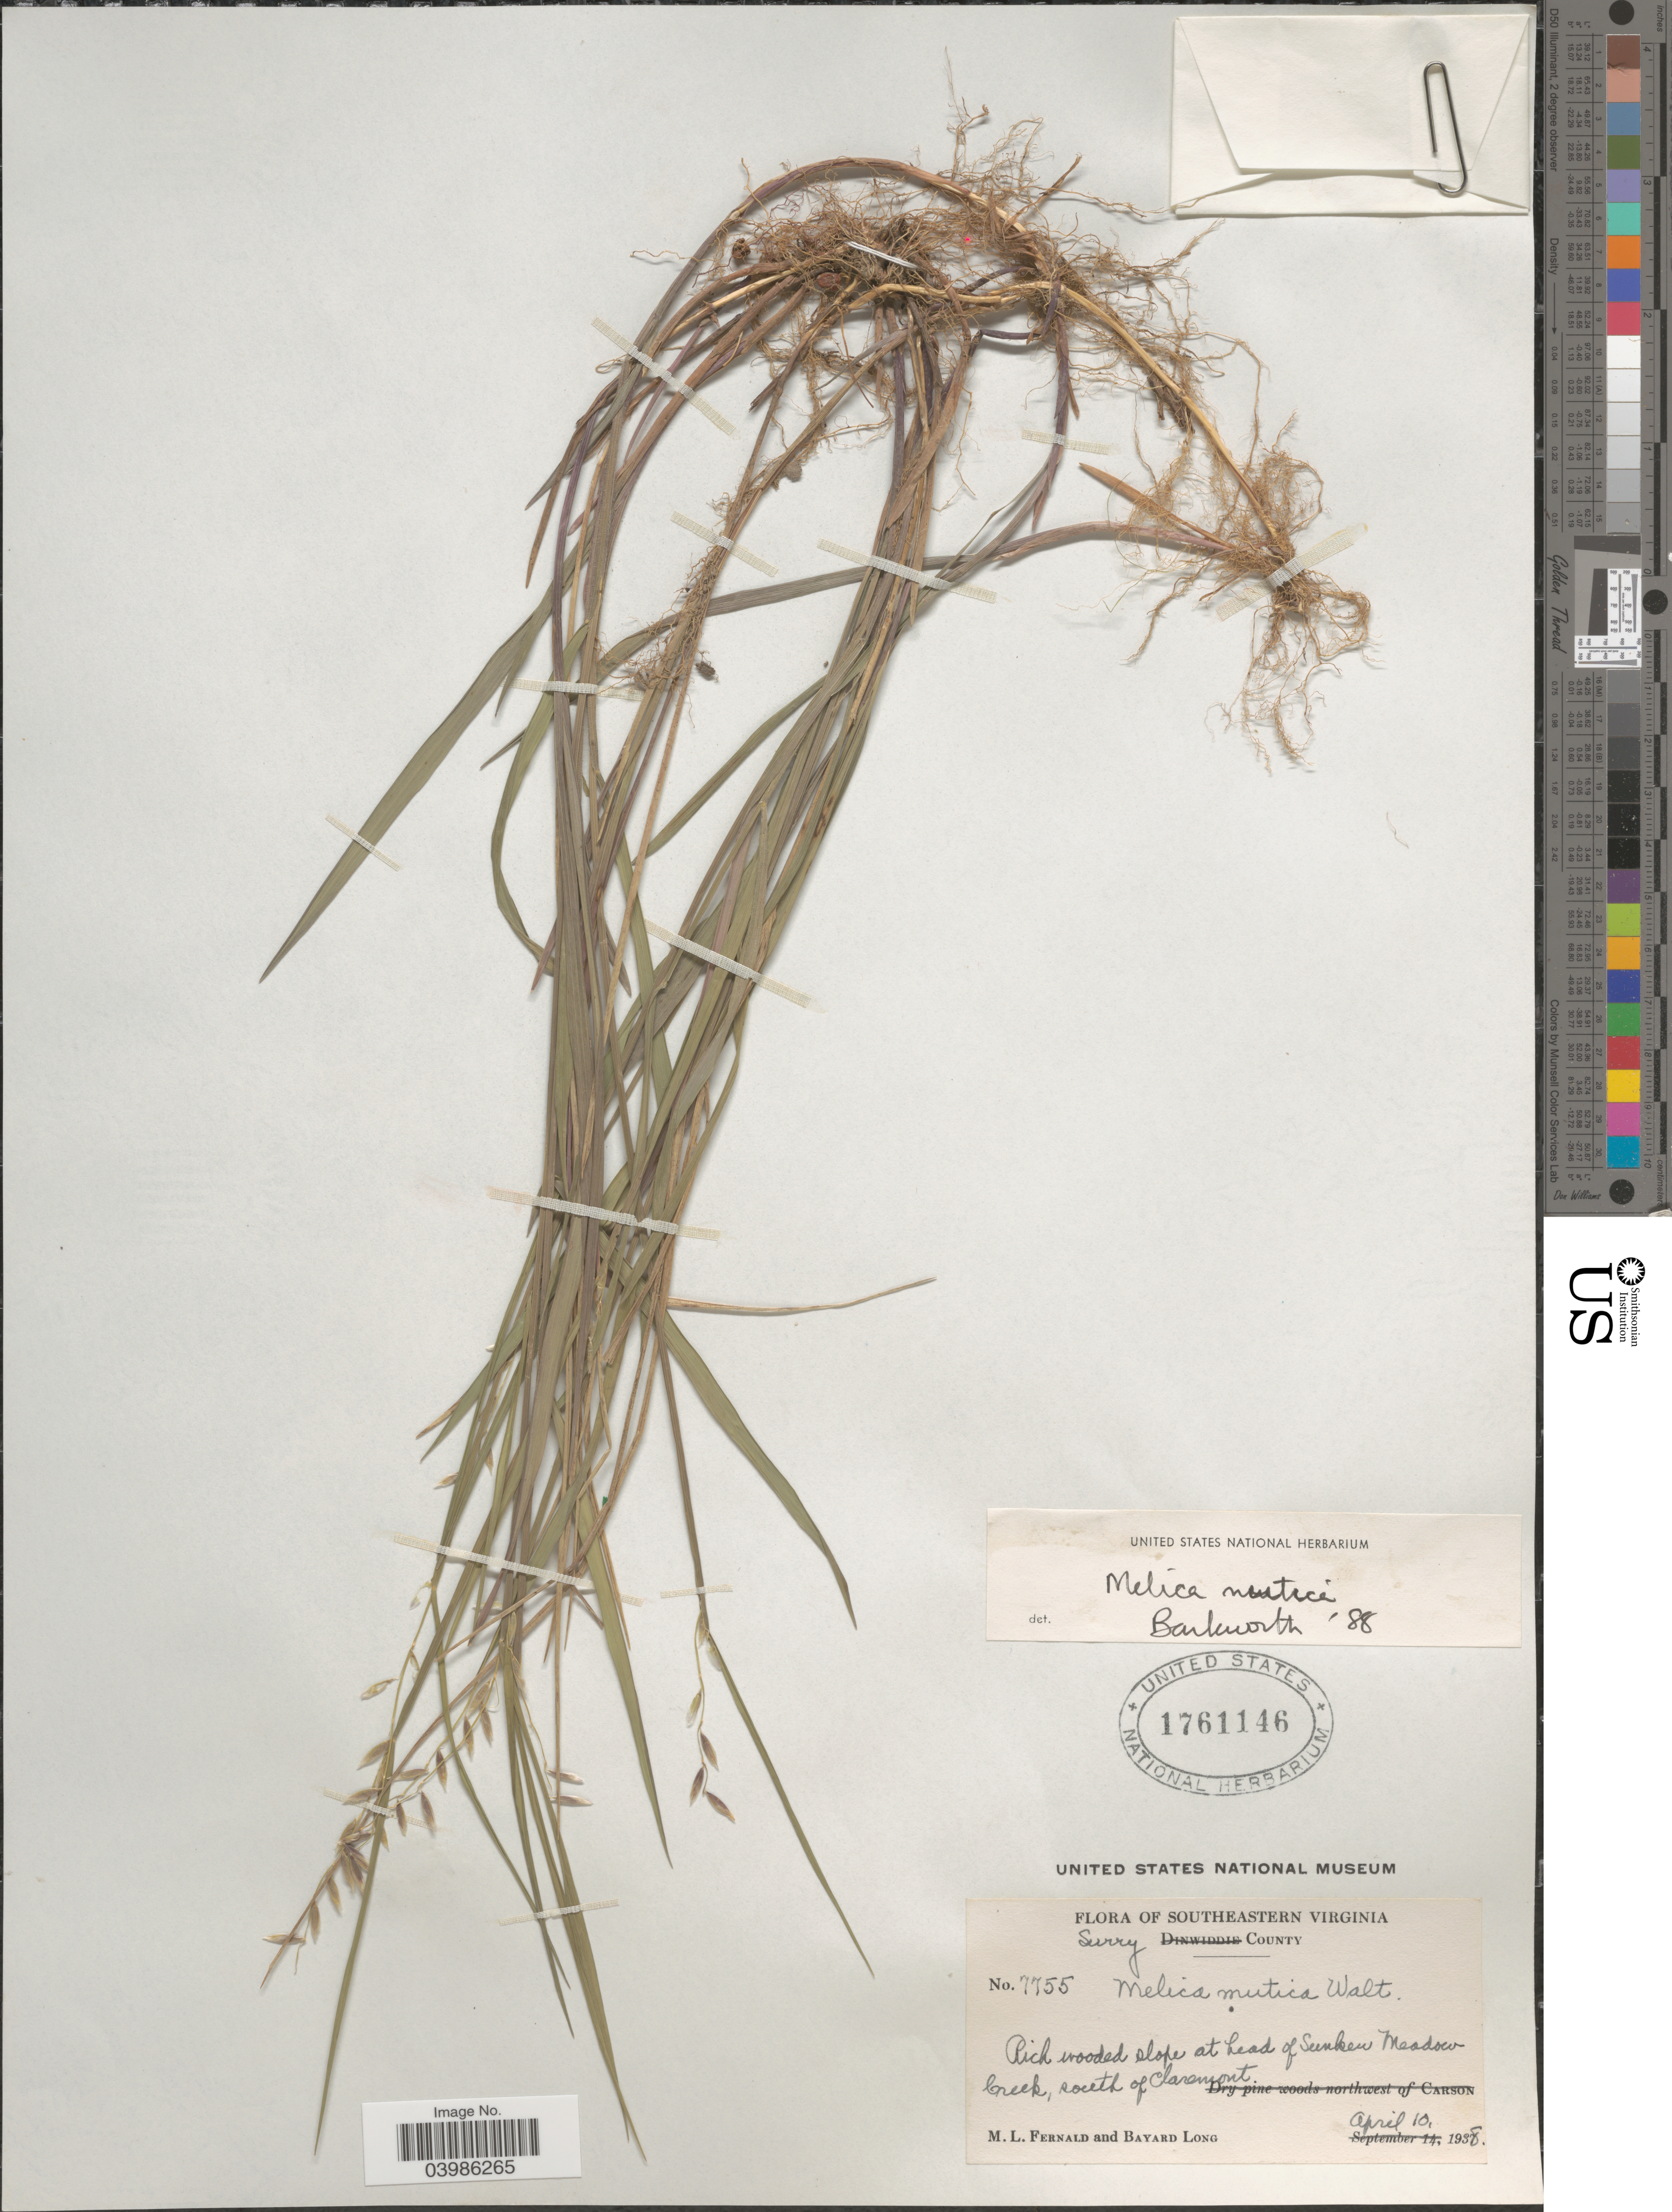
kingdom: Plantae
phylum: Tracheophyta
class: Liliopsida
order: Poales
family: Poaceae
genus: Melica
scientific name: Melica mutica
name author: Walter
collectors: M. L. Fernald & B. Long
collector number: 7755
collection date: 1938-04-10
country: United States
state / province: Virginia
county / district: Surry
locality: Southeastern Virginia. Surry County. Rich wooded slope at head of Sunken Meadow Creek, south of Claremont.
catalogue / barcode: US 1761146